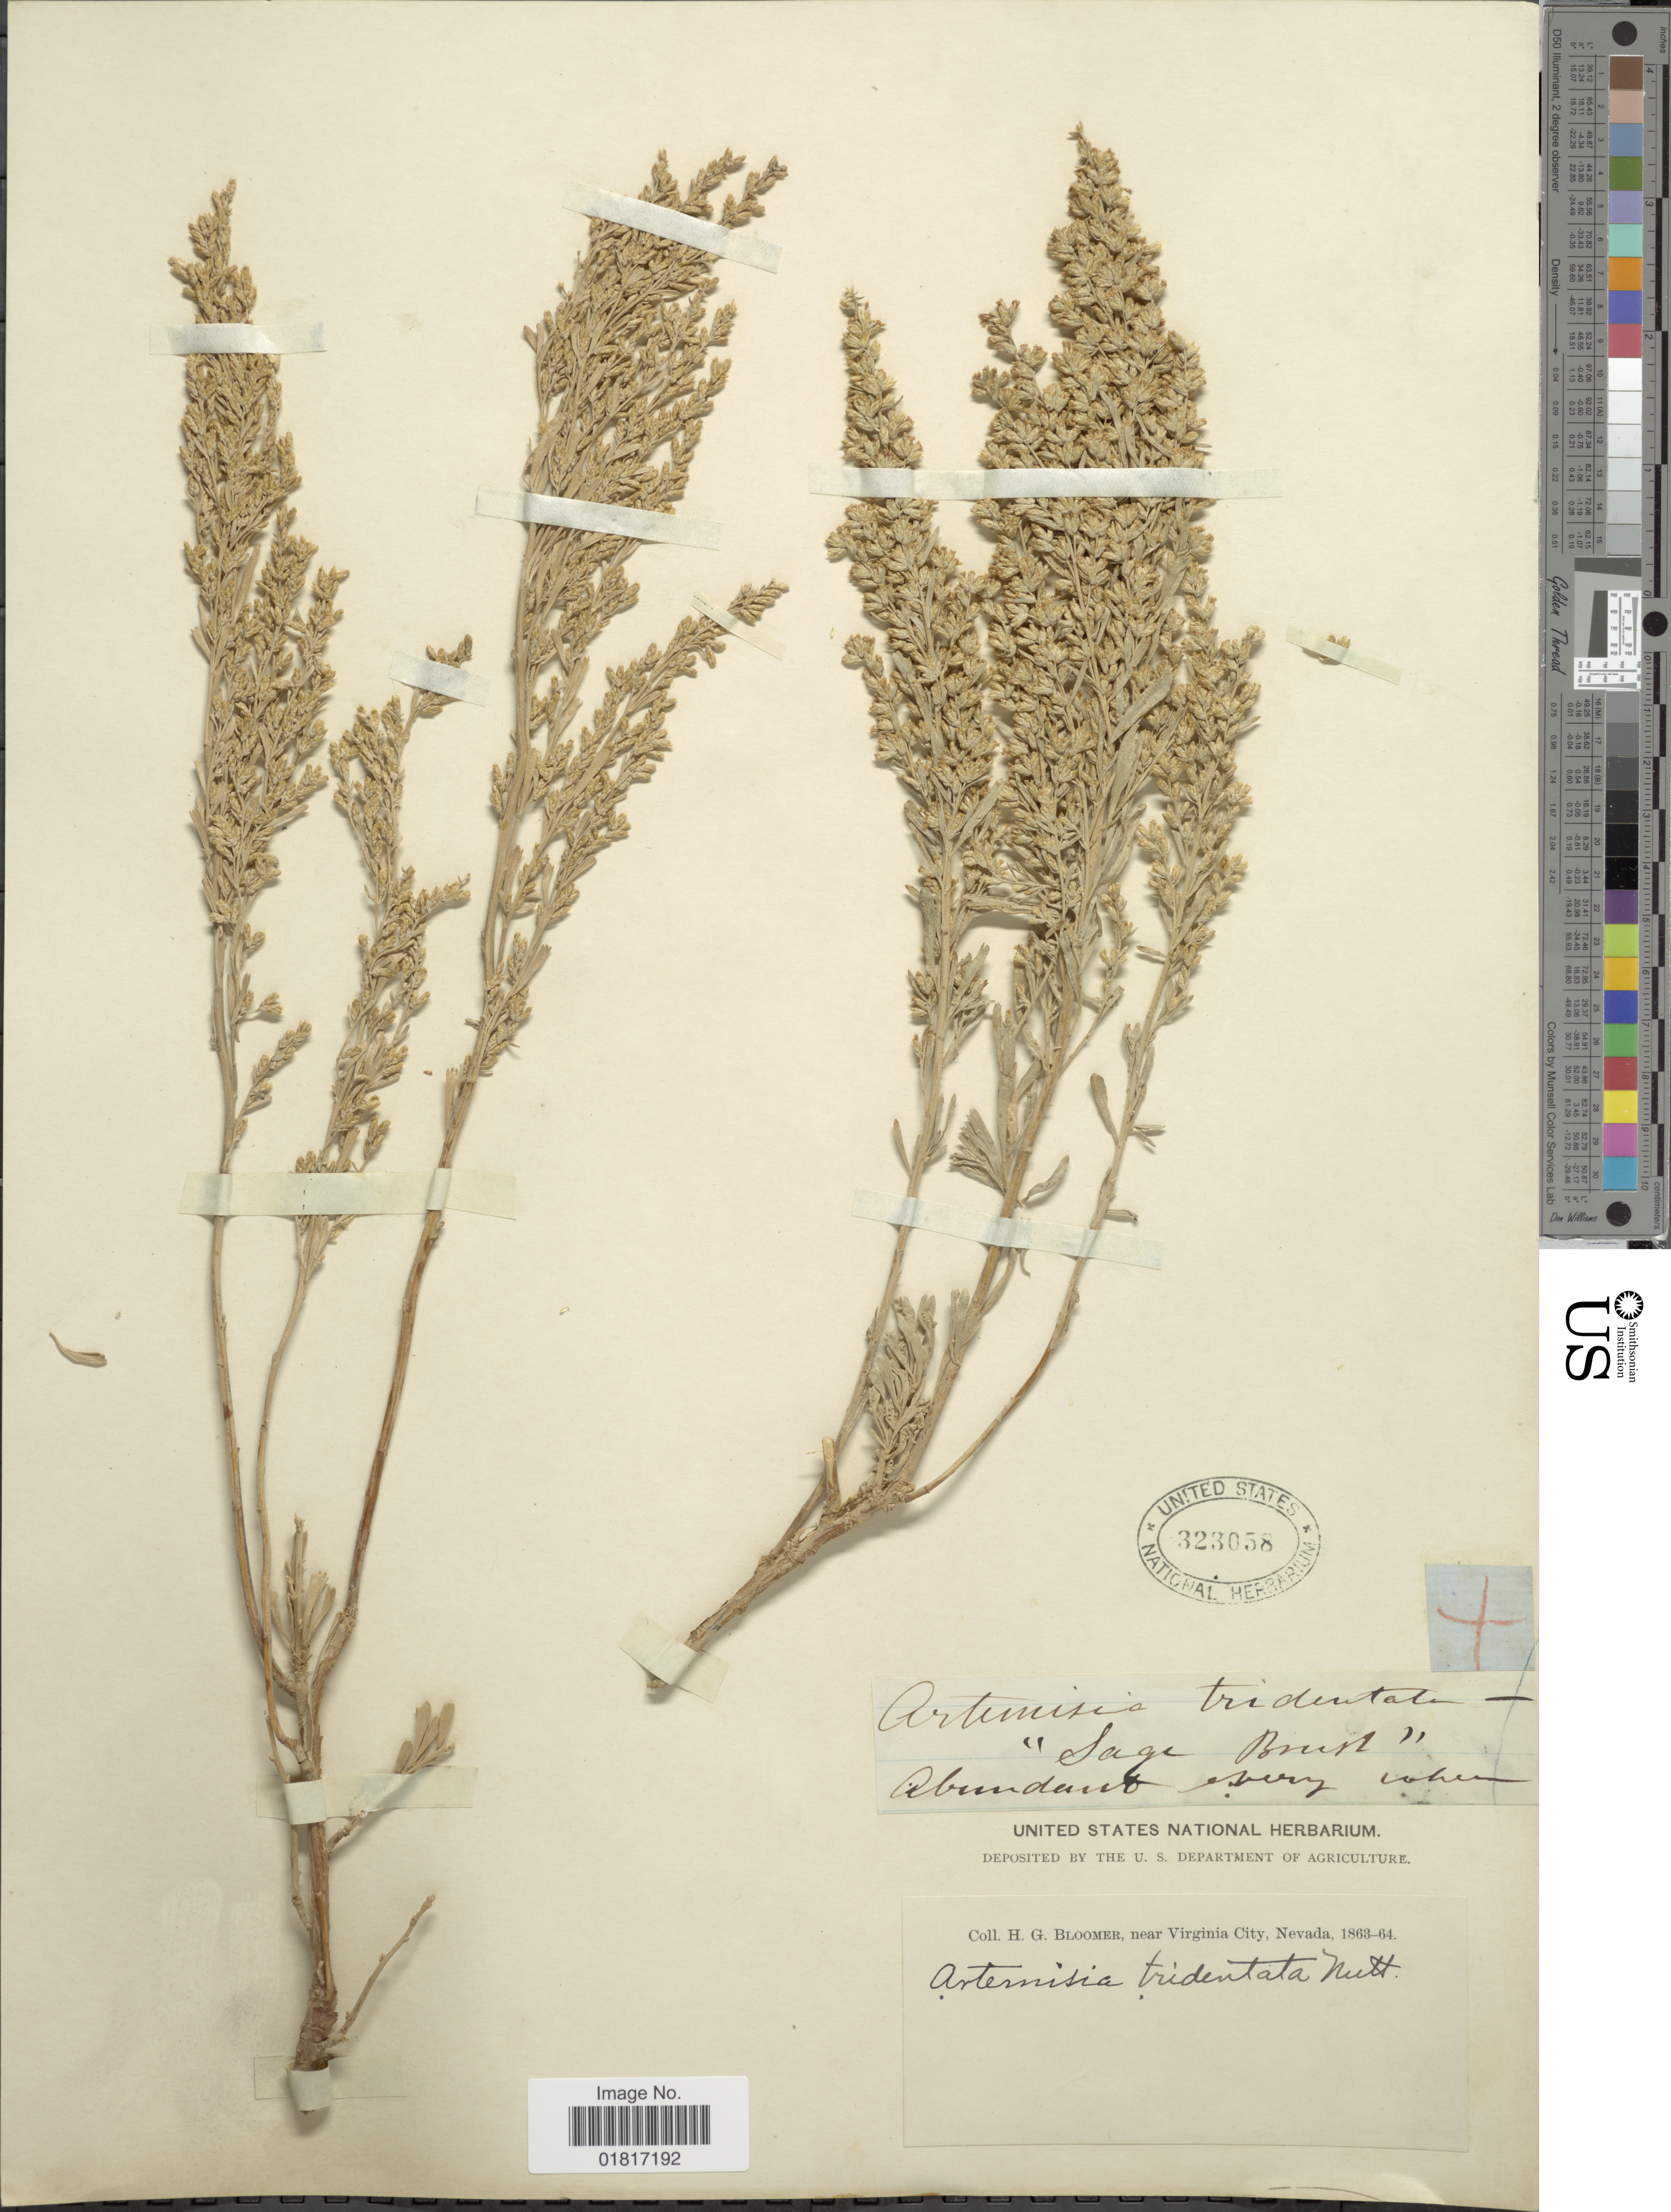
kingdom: Plantae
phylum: Tracheophyta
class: Magnoliopsida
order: Asterales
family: Asteraceae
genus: Artemisia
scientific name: Artemisia tridentata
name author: Nutt.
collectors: H. Bloomer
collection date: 1863/1864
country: United States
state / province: Nevada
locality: Near Virginia City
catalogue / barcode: US 323058